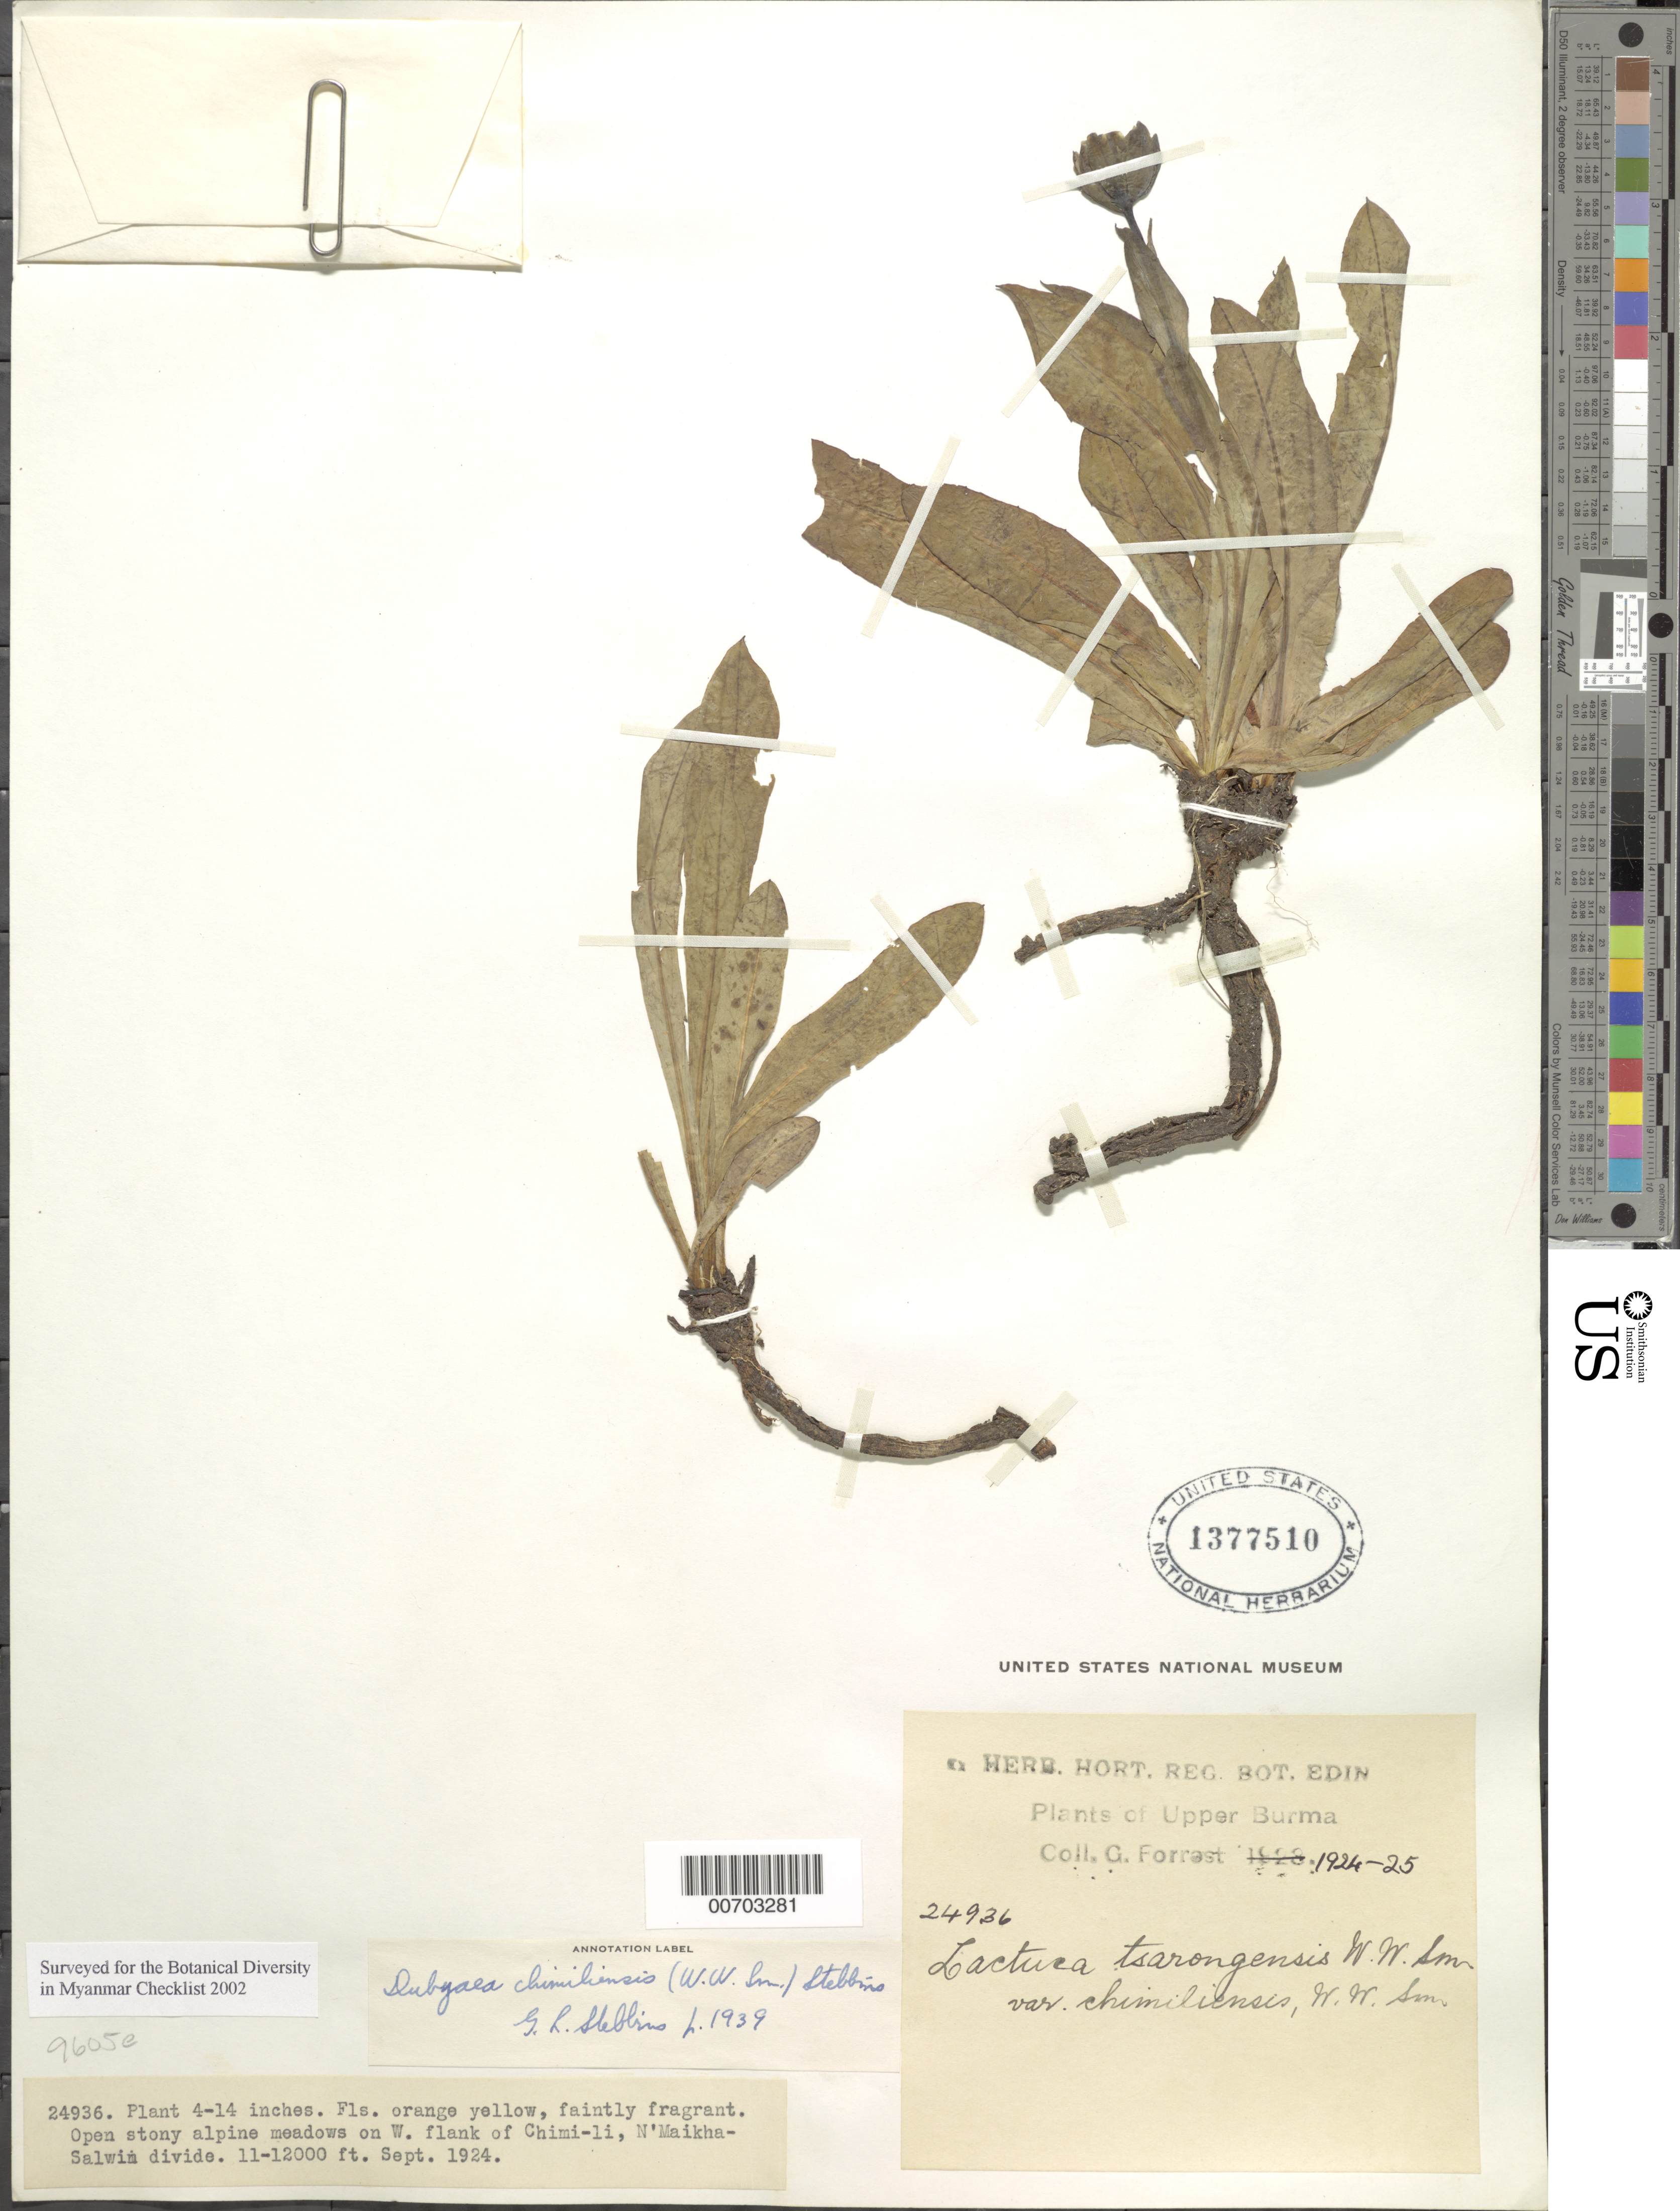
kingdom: Plantae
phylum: Tracheophyta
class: Magnoliopsida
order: Asterales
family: Asteraceae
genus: Dubyaea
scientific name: Dubyaea chimiliensis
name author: (W.W. Sm.) Stebbins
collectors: G. Forrest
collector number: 24936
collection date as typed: Sep 1925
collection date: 1925-09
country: Myanmar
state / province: Kachin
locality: N'Maikha-Salwin Divide, Chimi-li, W flank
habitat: Open stony alpine meadows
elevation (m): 3353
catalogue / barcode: US 1377510